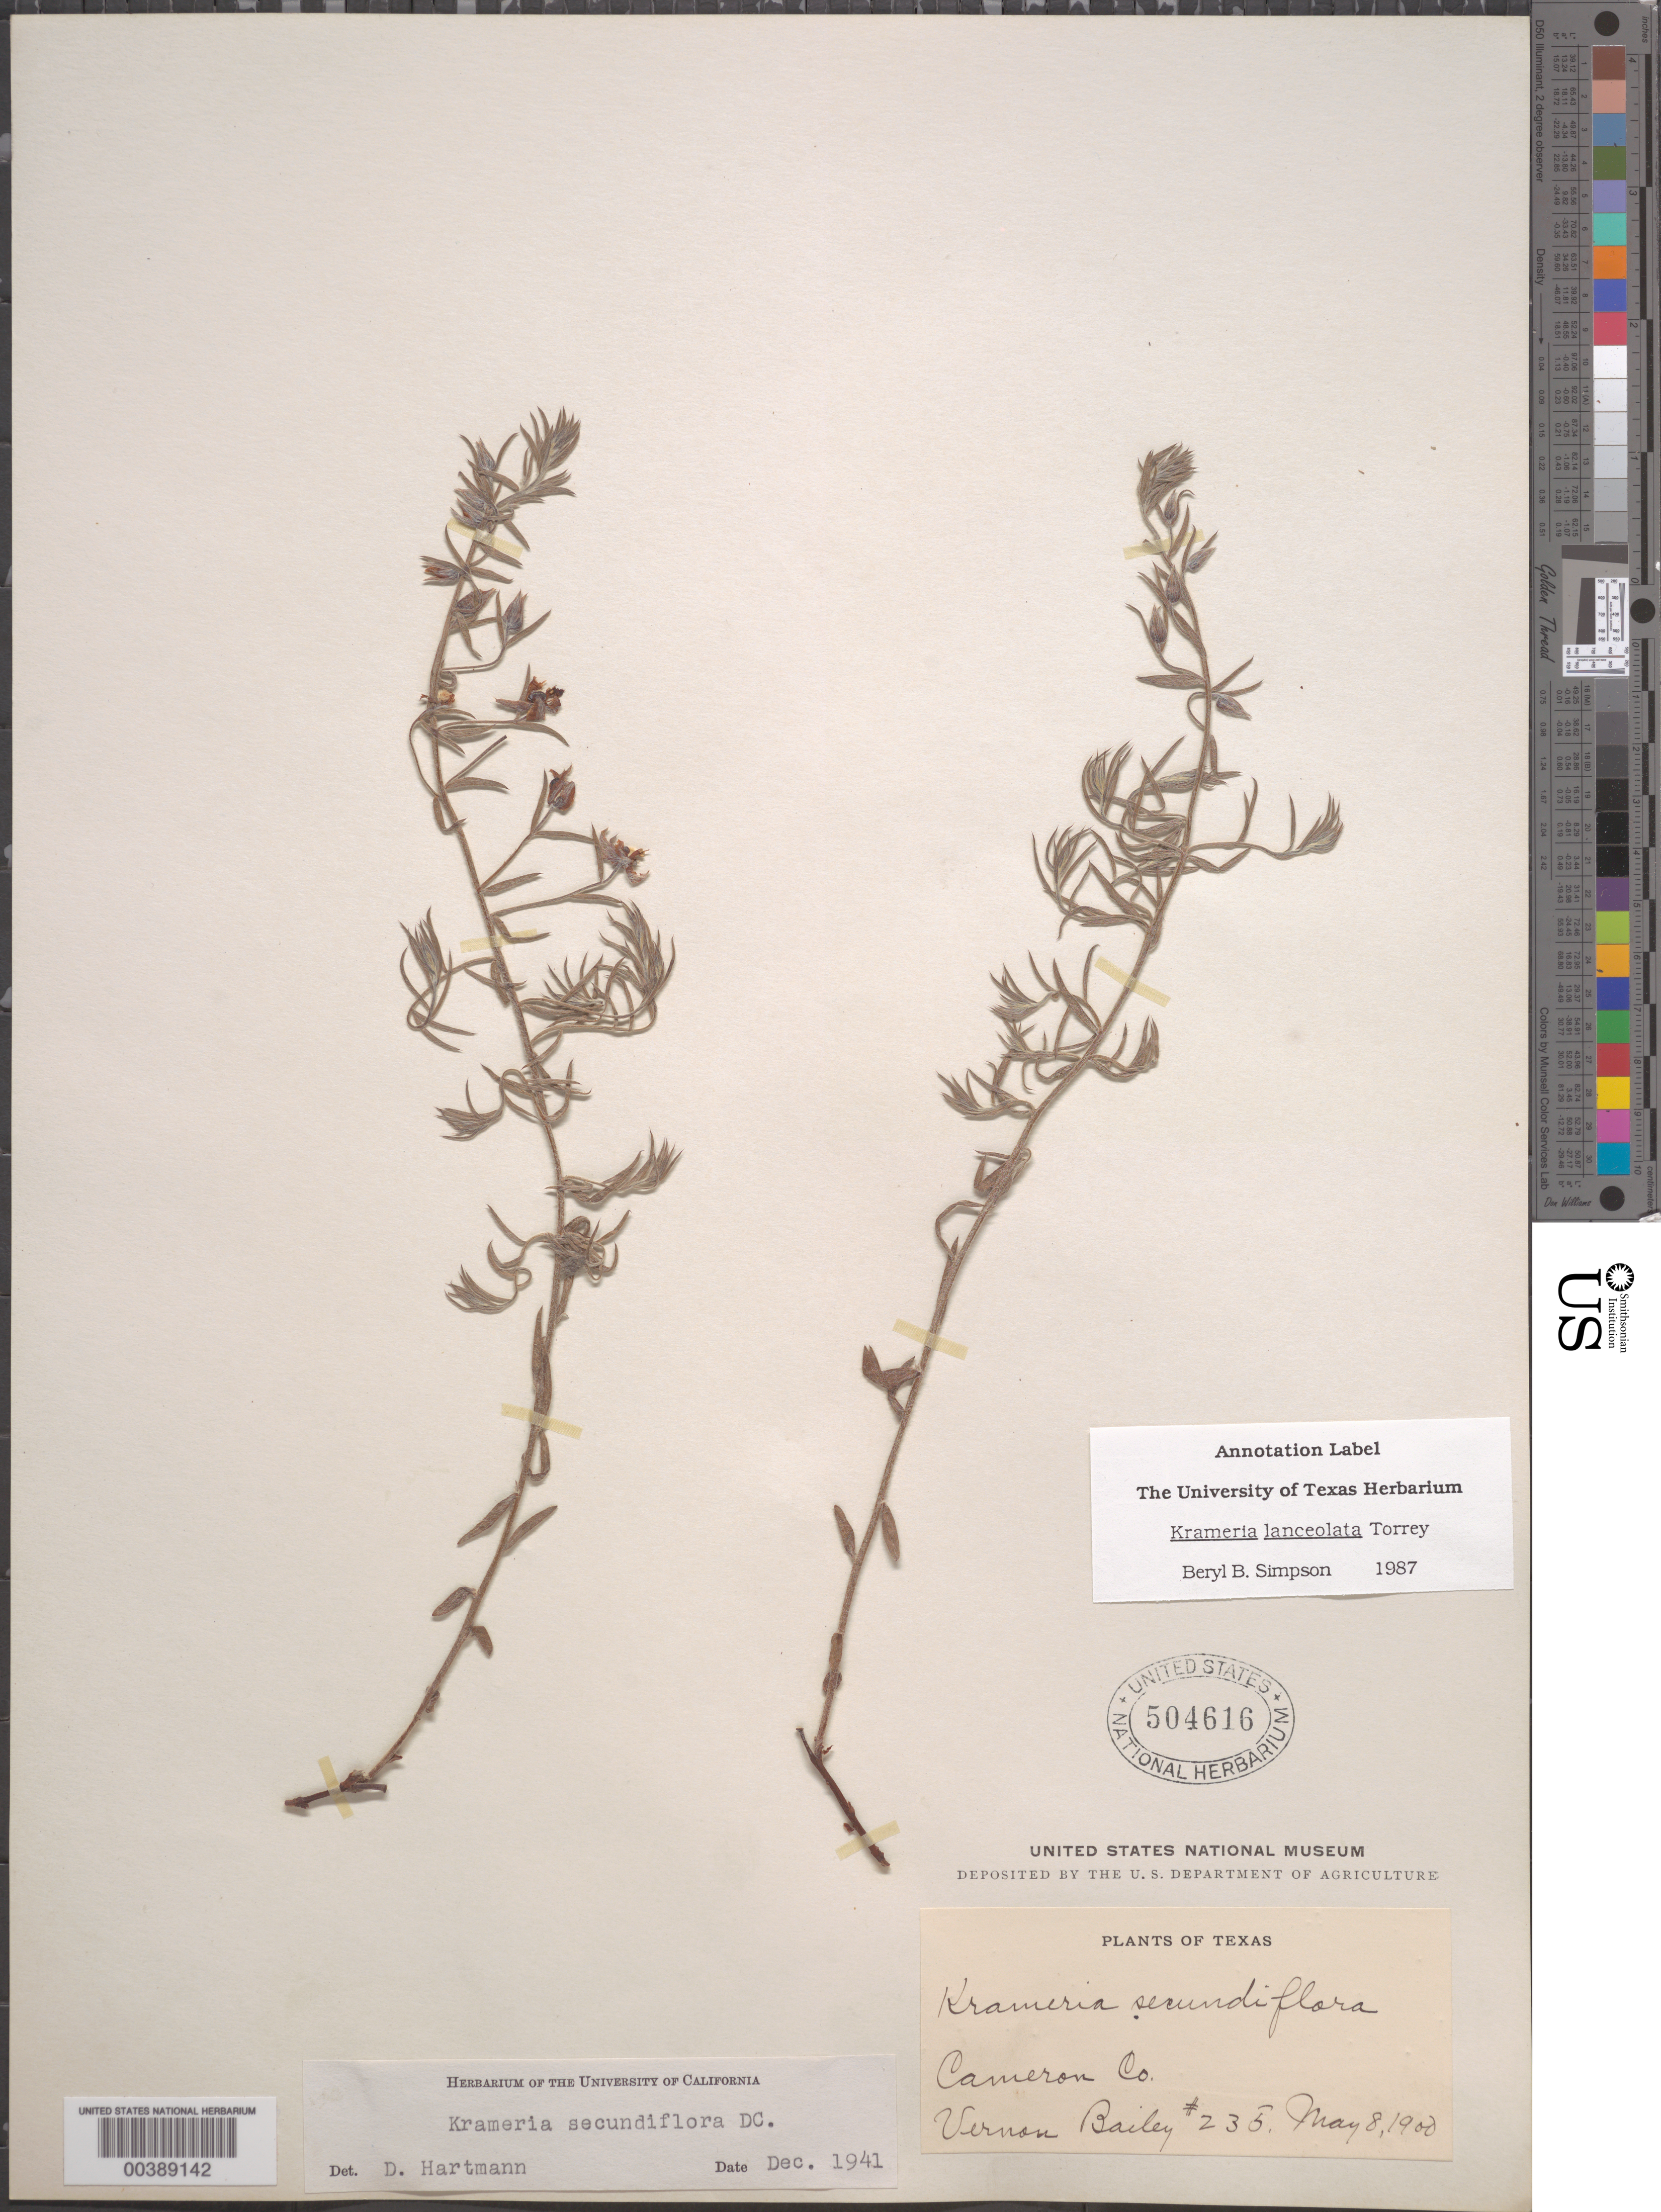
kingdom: Plantae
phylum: Tracheophyta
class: Magnoliopsida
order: Zygophyllales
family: Krameriaceae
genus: Krameria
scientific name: Krameria lanceolata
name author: Torr.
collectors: V. O. Bailey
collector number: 235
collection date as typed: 08 May 1900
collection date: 1900-05-08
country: United States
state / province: Texas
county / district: Cameron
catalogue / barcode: US 504616